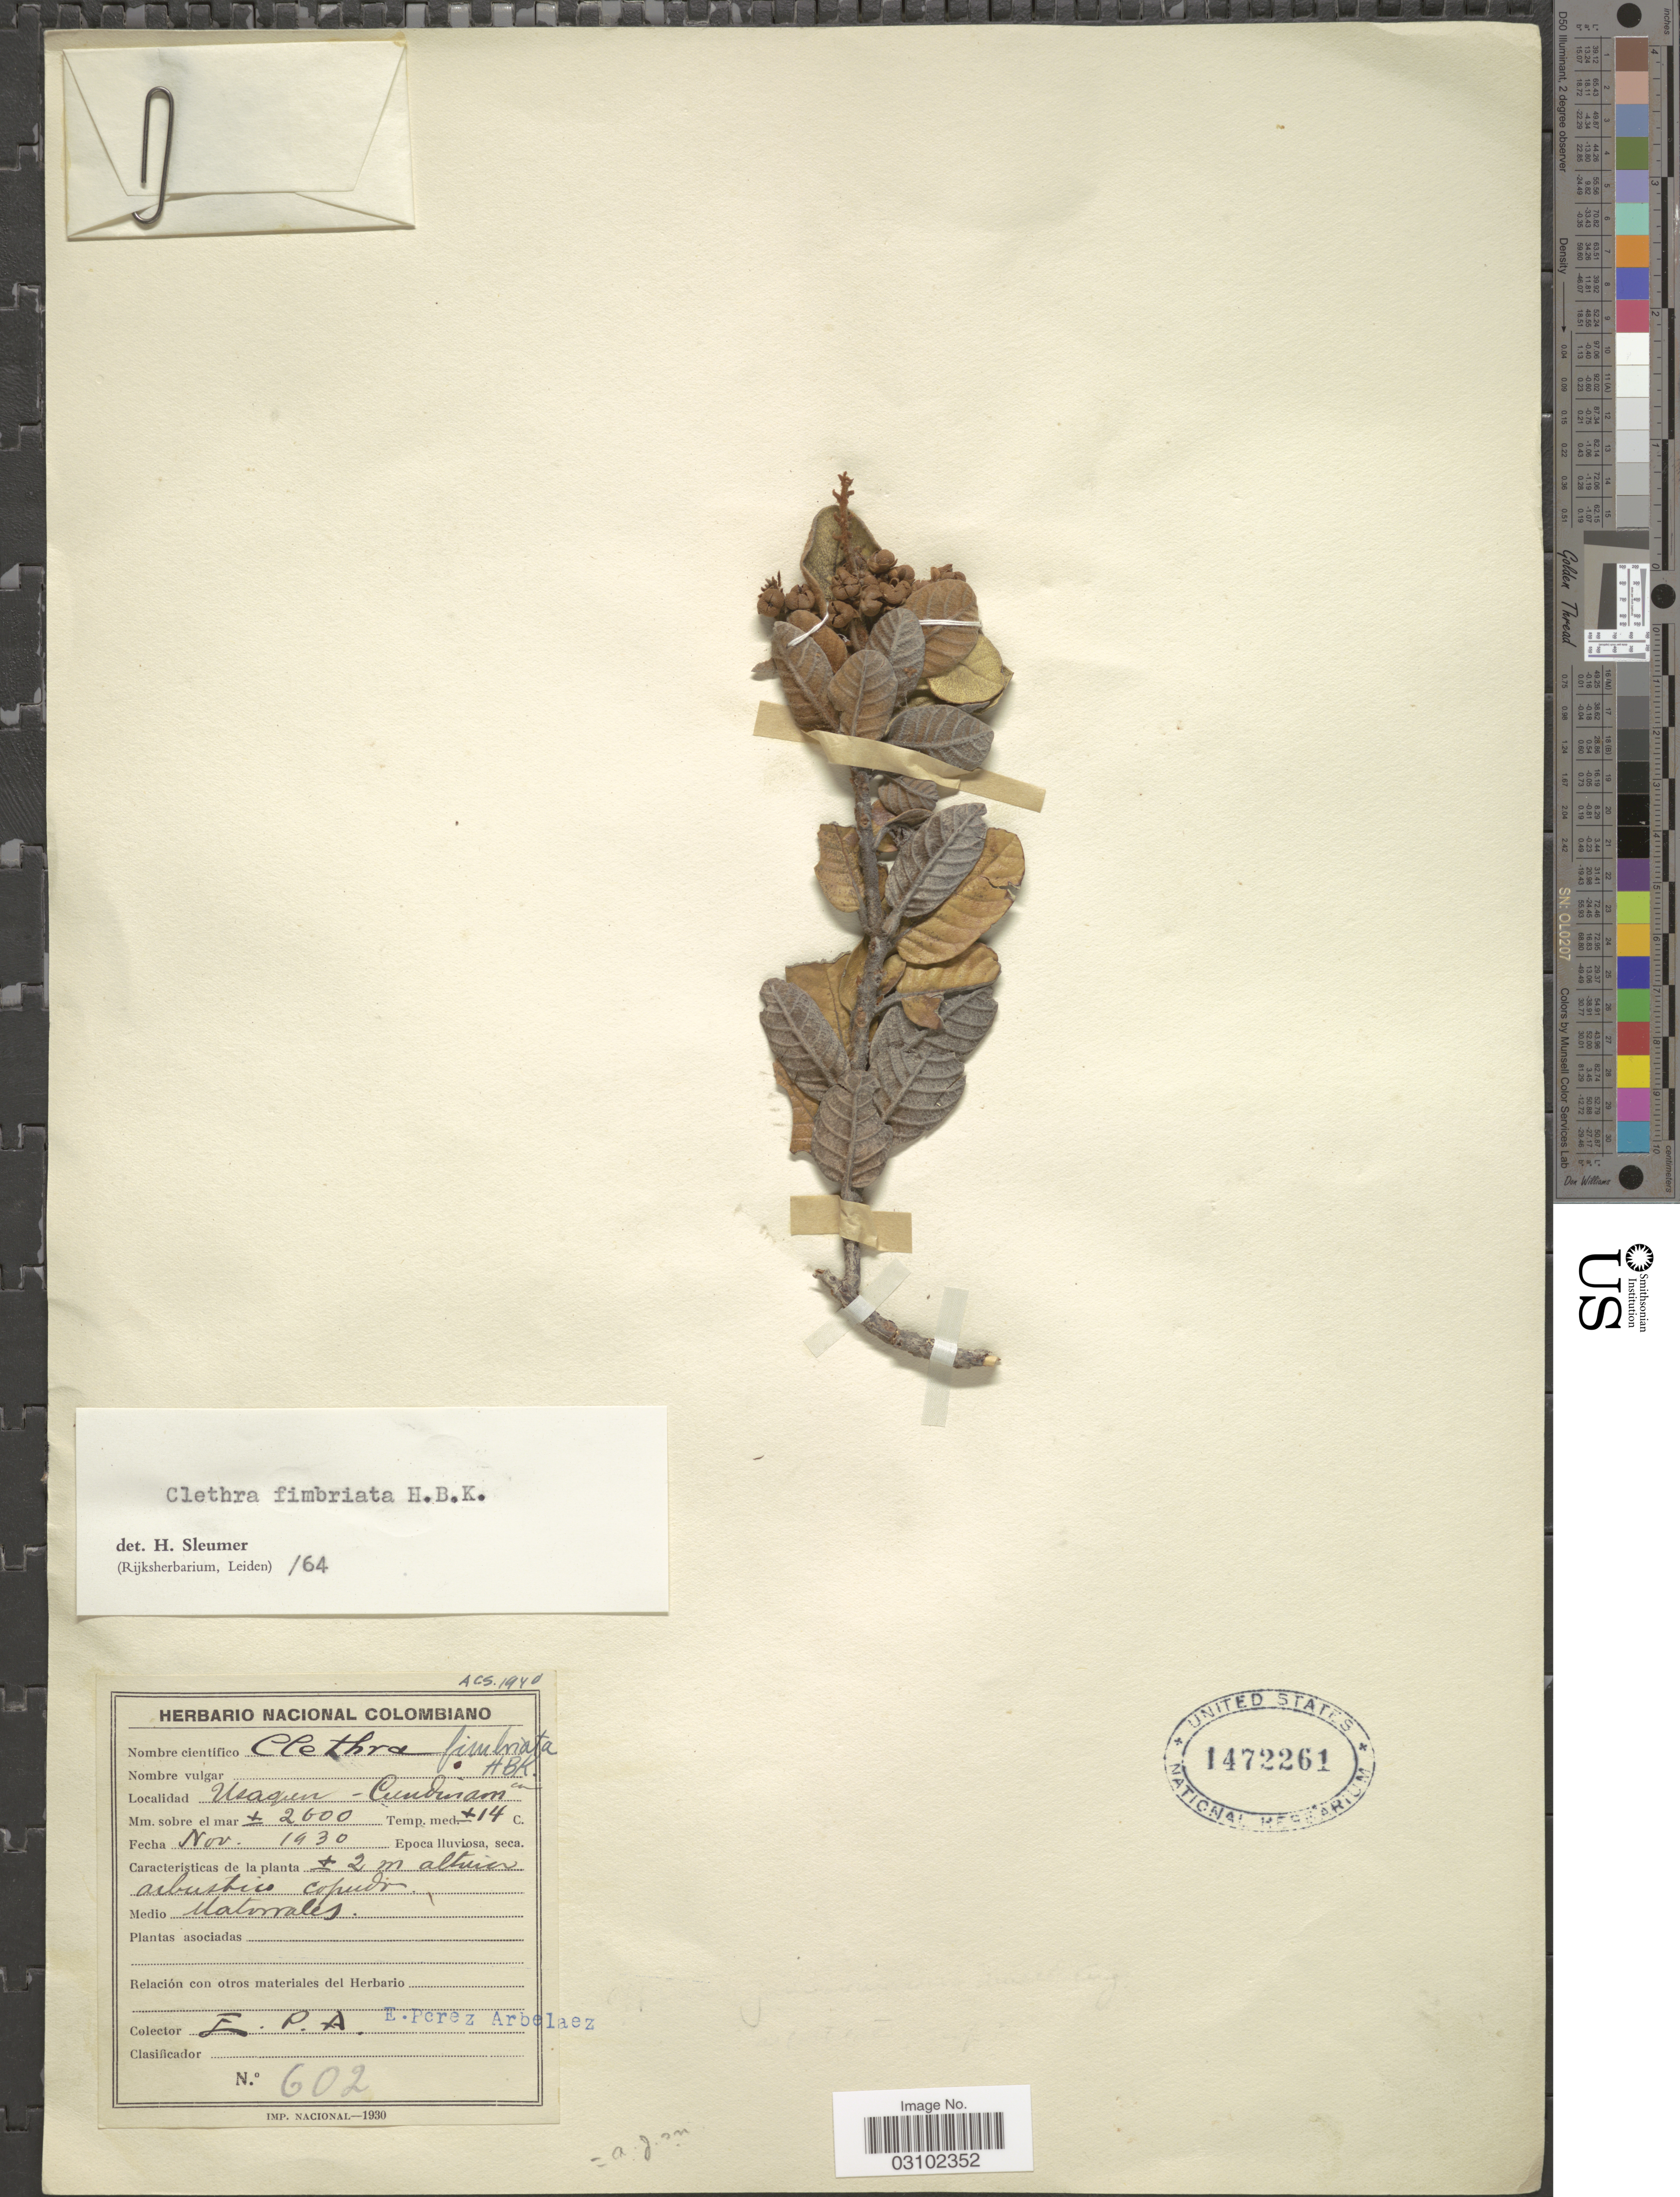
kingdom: Plantae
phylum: Tracheophyta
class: Magnoliopsida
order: Ericales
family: Clethraceae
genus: Clethra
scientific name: Clethra fimbriata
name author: Kunth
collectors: E. Pérez Arbeláez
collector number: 602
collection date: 1930-11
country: Colombia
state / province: Cundinamarca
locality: Usaquen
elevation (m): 2600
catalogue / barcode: US 1472261